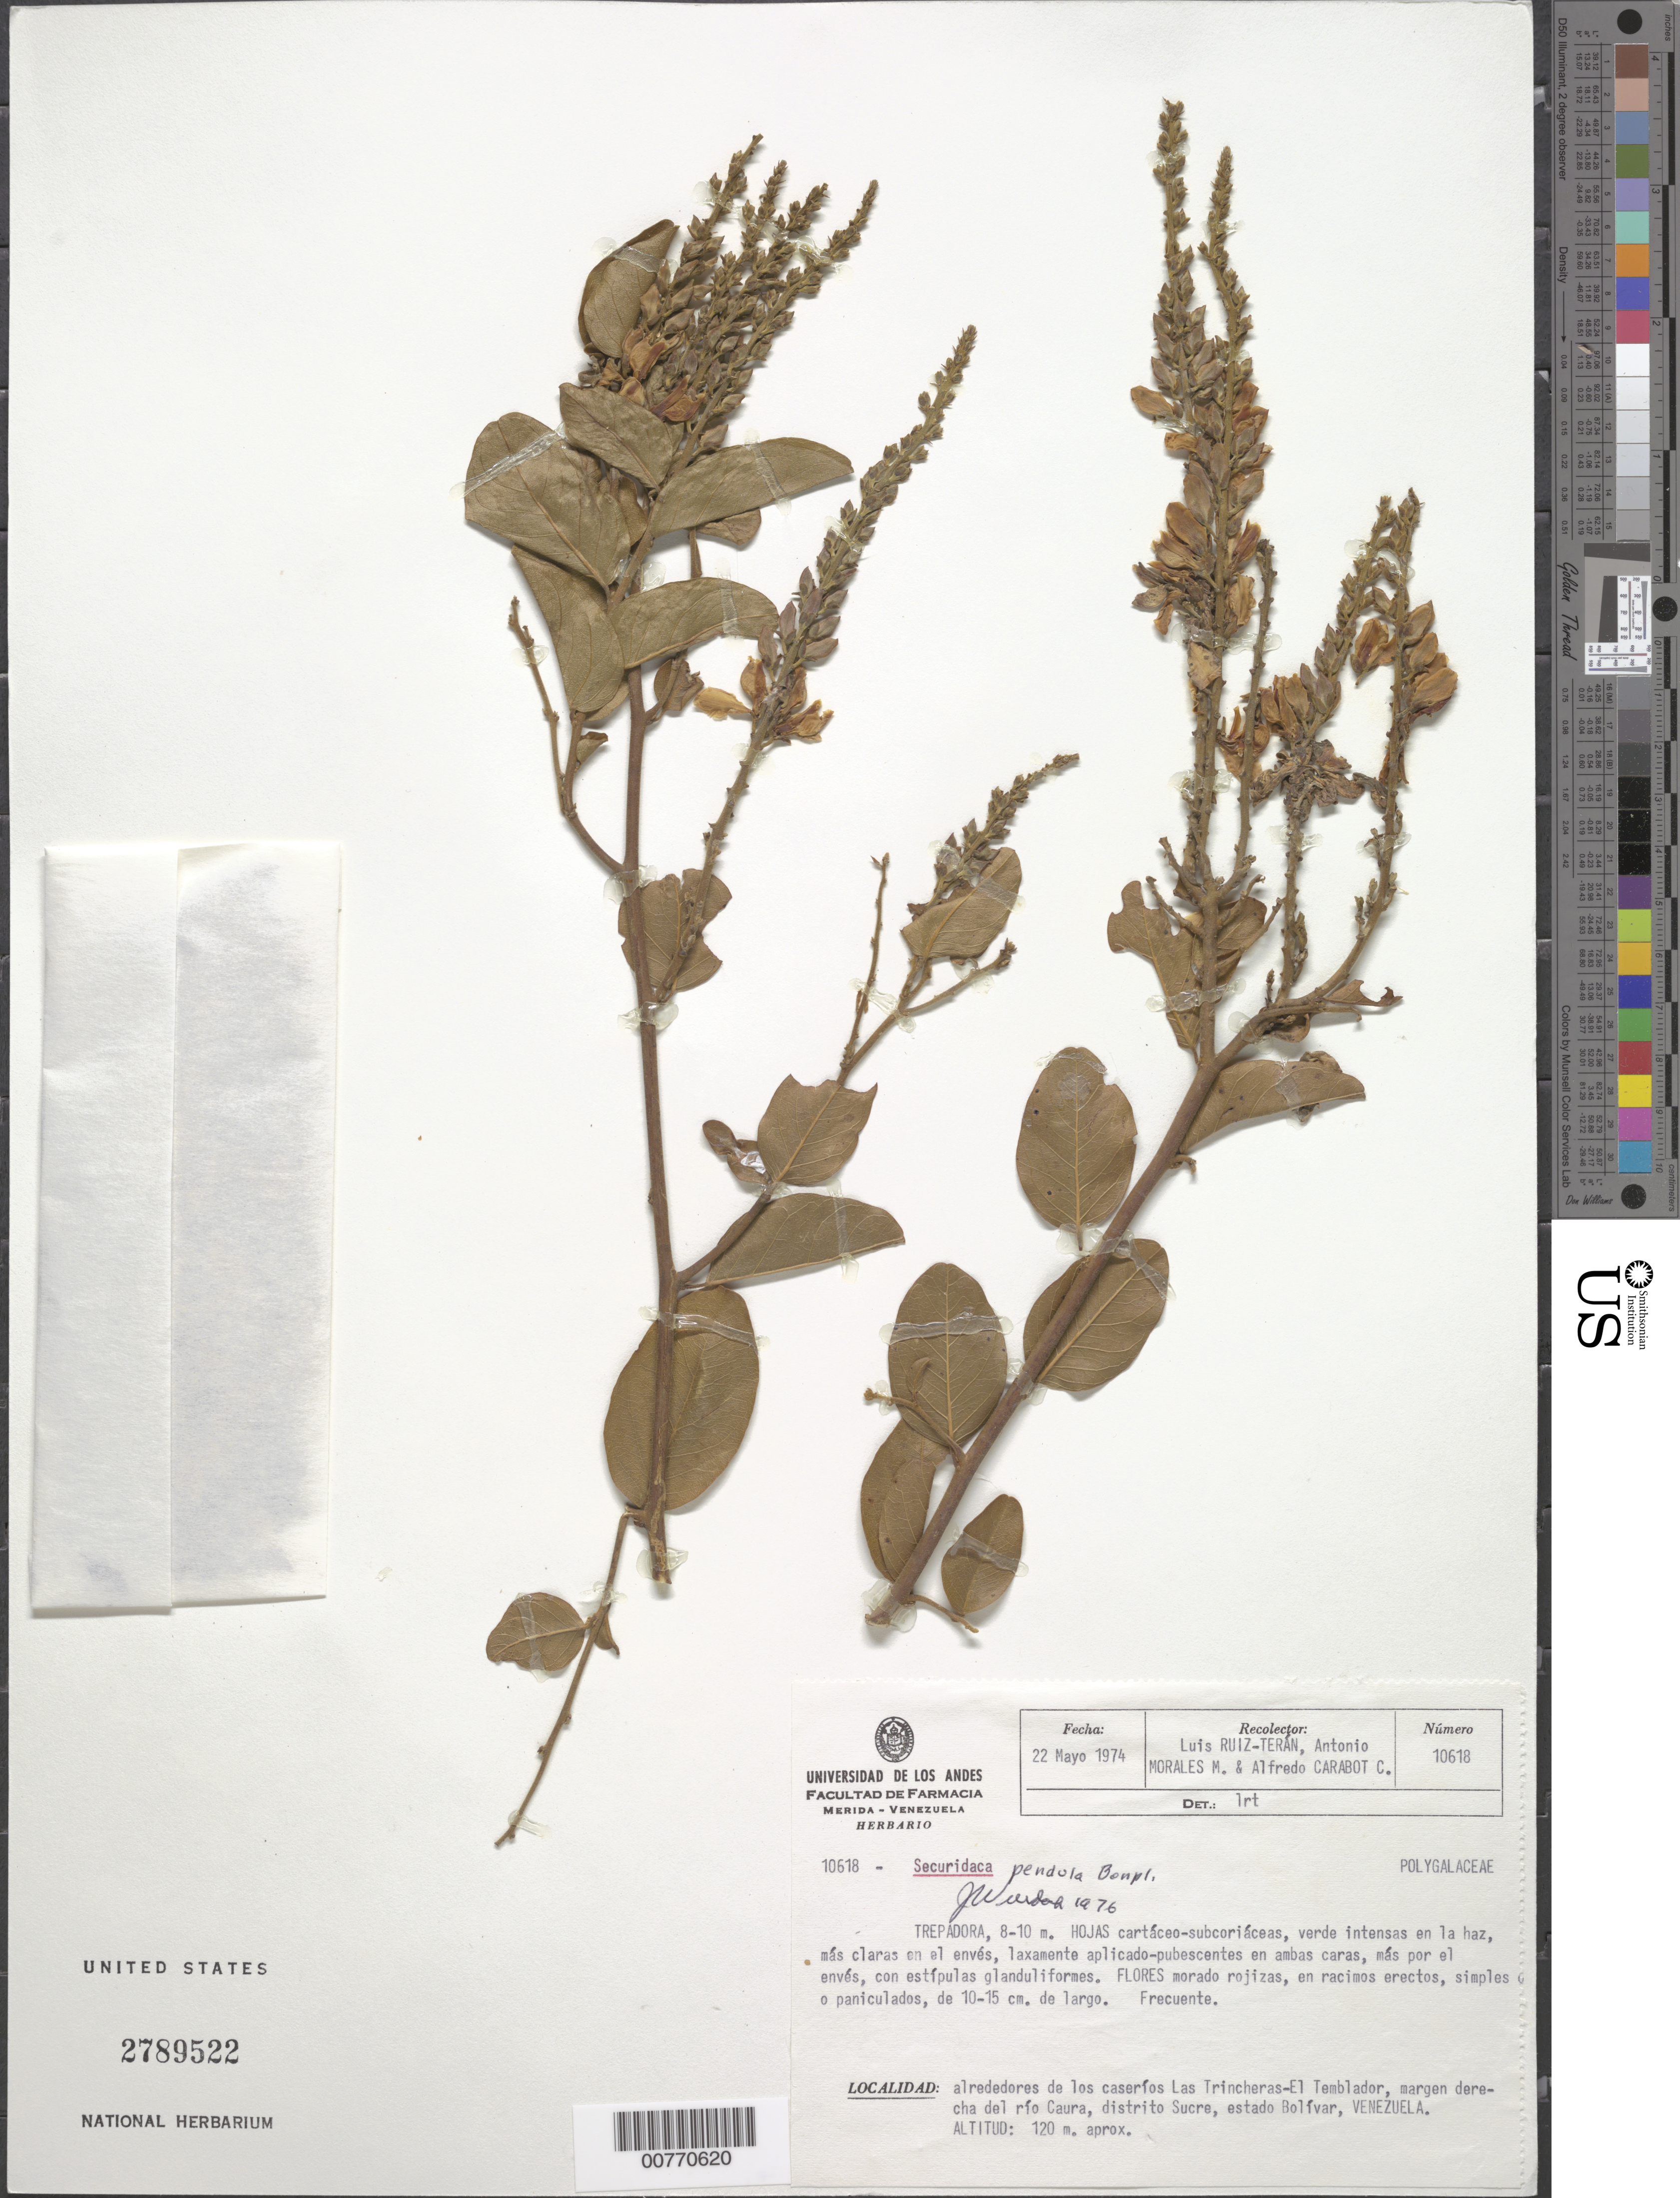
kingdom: Plantae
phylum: Tracheophyta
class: Magnoliopsida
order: Fabales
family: Polygalaceae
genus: Securidaca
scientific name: Securidaca pendula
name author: Bonpl.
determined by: Wurdack, John J., (US), US (UNITED STATES)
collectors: L. E. Ruíz-Terán, A. Carabot C. & A. Morales M.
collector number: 10618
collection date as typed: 22-May-74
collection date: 1974-05-22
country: Venezuela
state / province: Bolívar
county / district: Sucre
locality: Las Trincheras to El Temblador, along río Caura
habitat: Along river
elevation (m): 120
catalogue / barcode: US 2789522